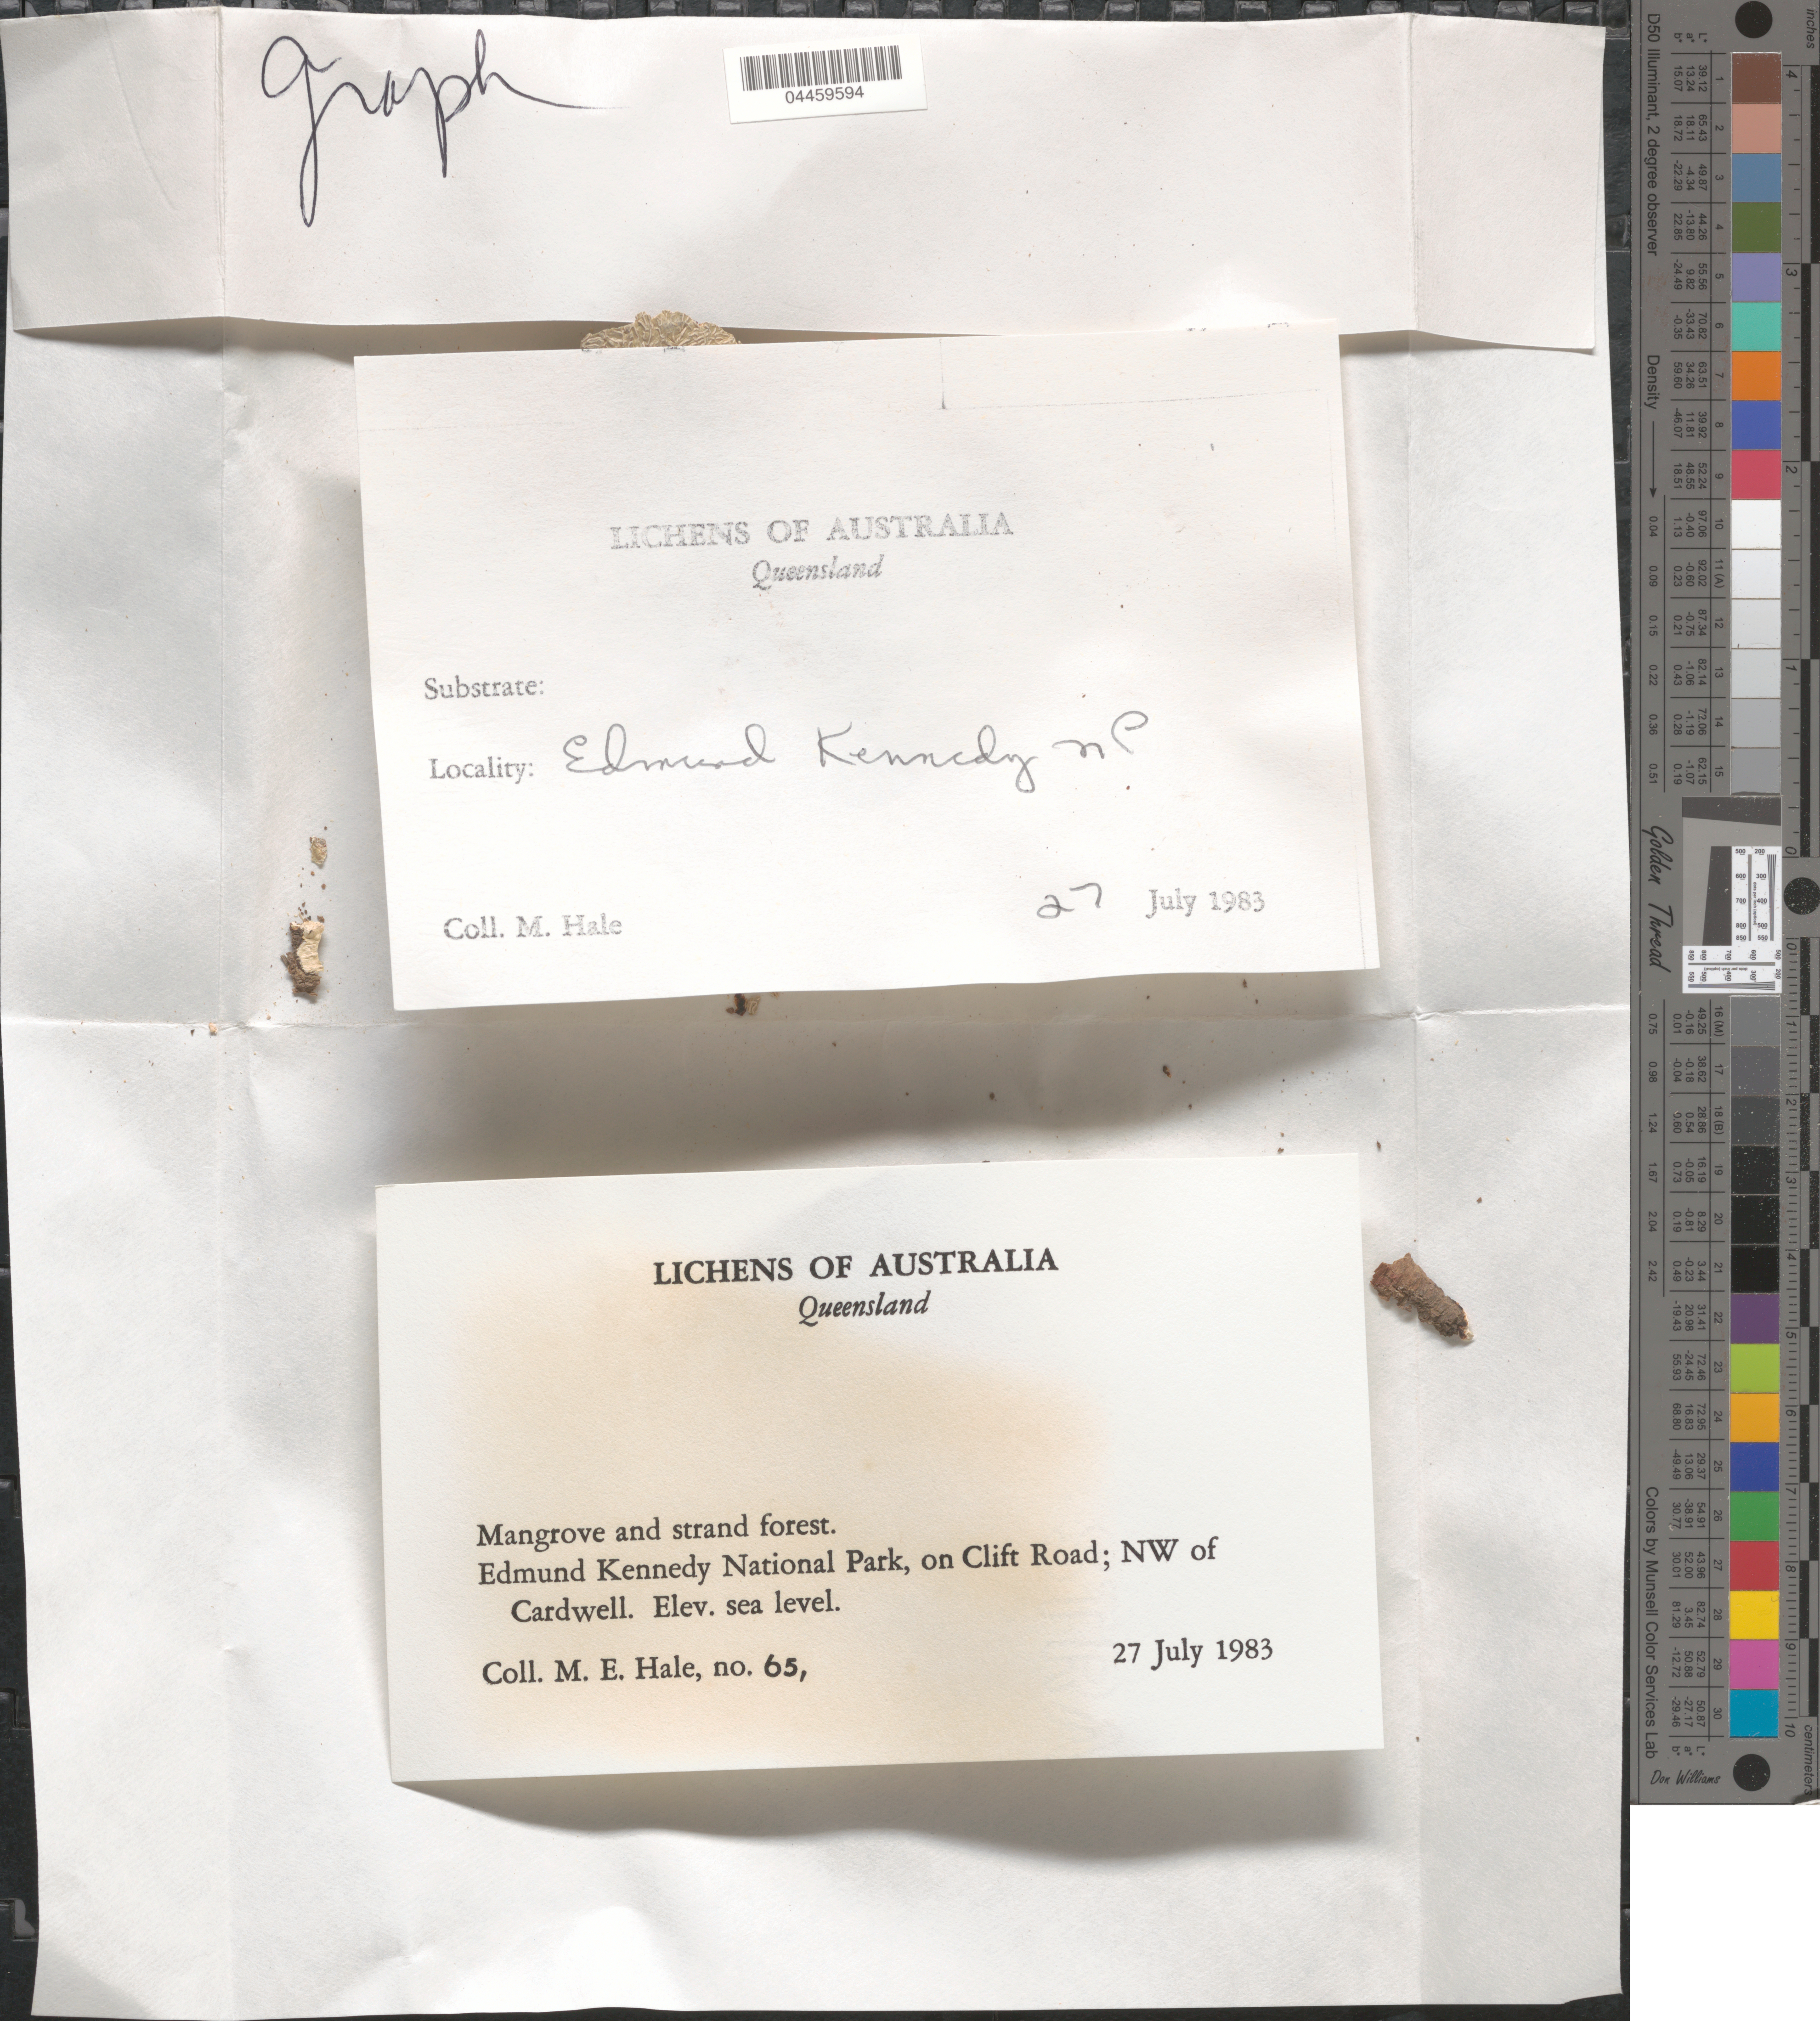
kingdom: Fungi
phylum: Ascomycota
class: Lecanoromycetes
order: Ostropales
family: Graphidaceae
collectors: M. Hale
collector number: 65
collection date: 1983-07-27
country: Australia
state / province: Queensland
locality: Edmund Kennedy National Park, on Clift Road; NW of Cardwell .